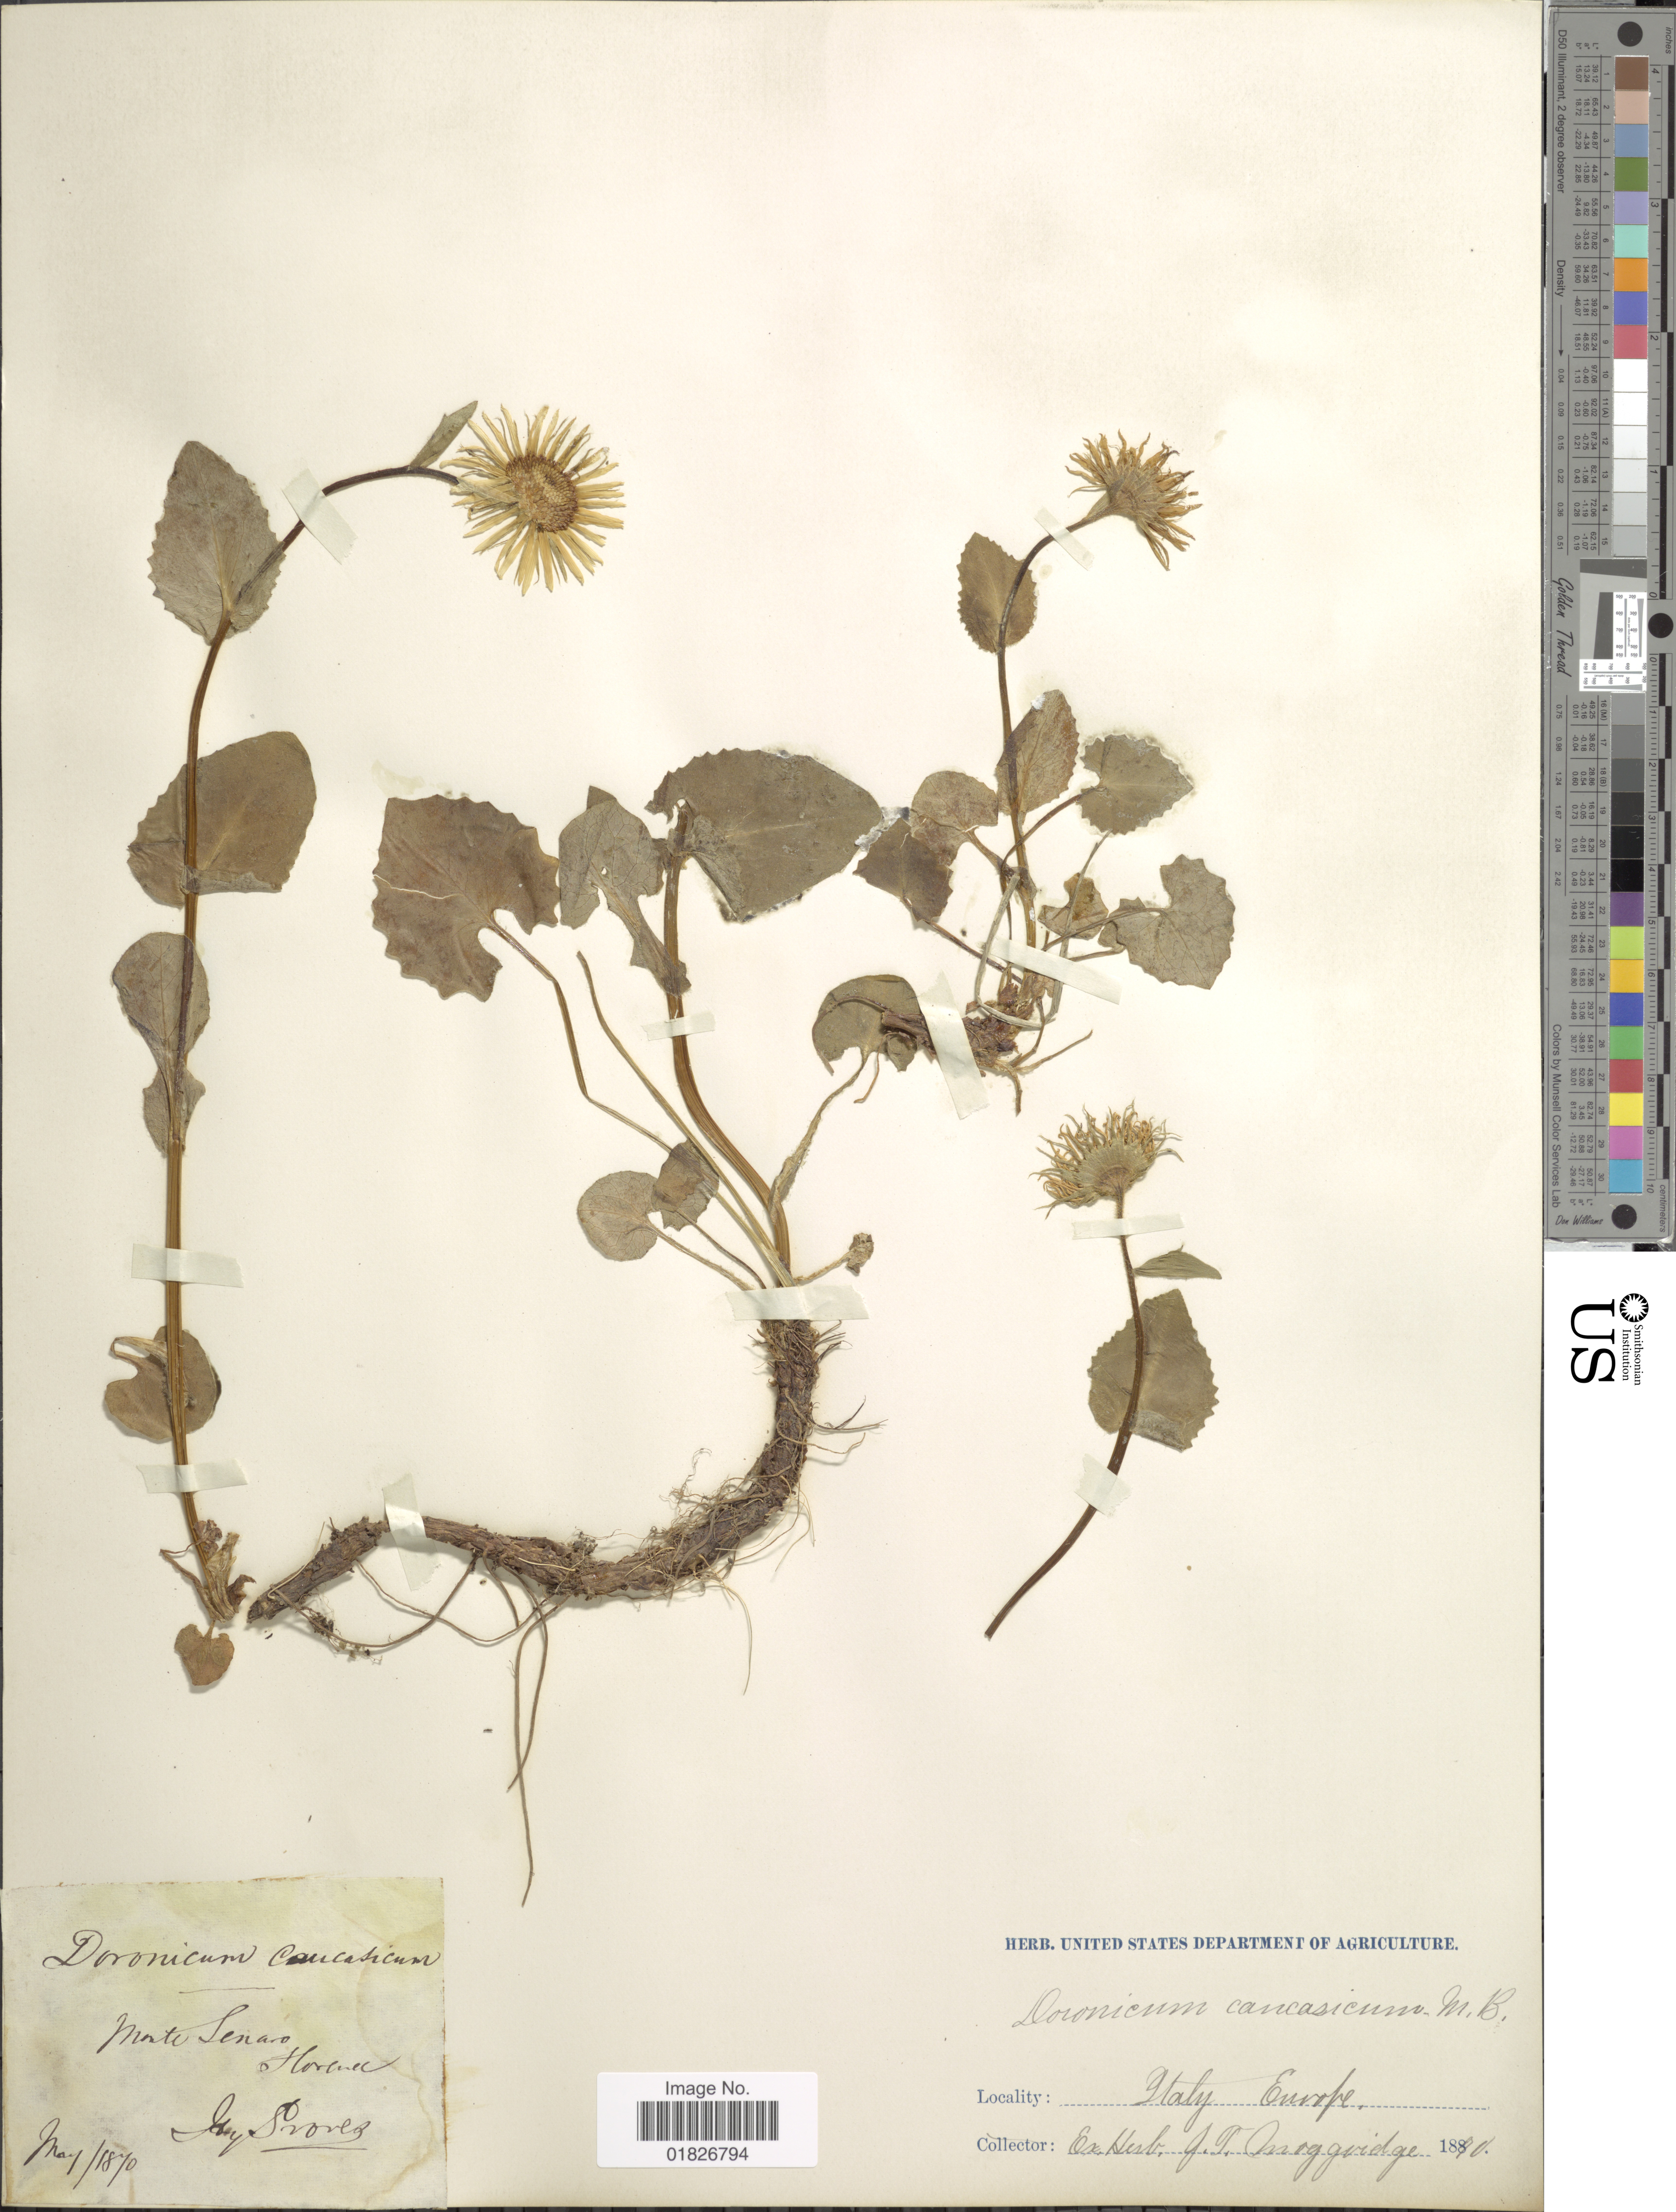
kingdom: Plantae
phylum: Tracheophyta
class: Magnoliopsida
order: Asterales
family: Asteraceae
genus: Doronicum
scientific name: Doronicum orientale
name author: Hoffm.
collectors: J. Srovez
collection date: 1870-05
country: Italy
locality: Monte Senaro, Horenee [interpreted]